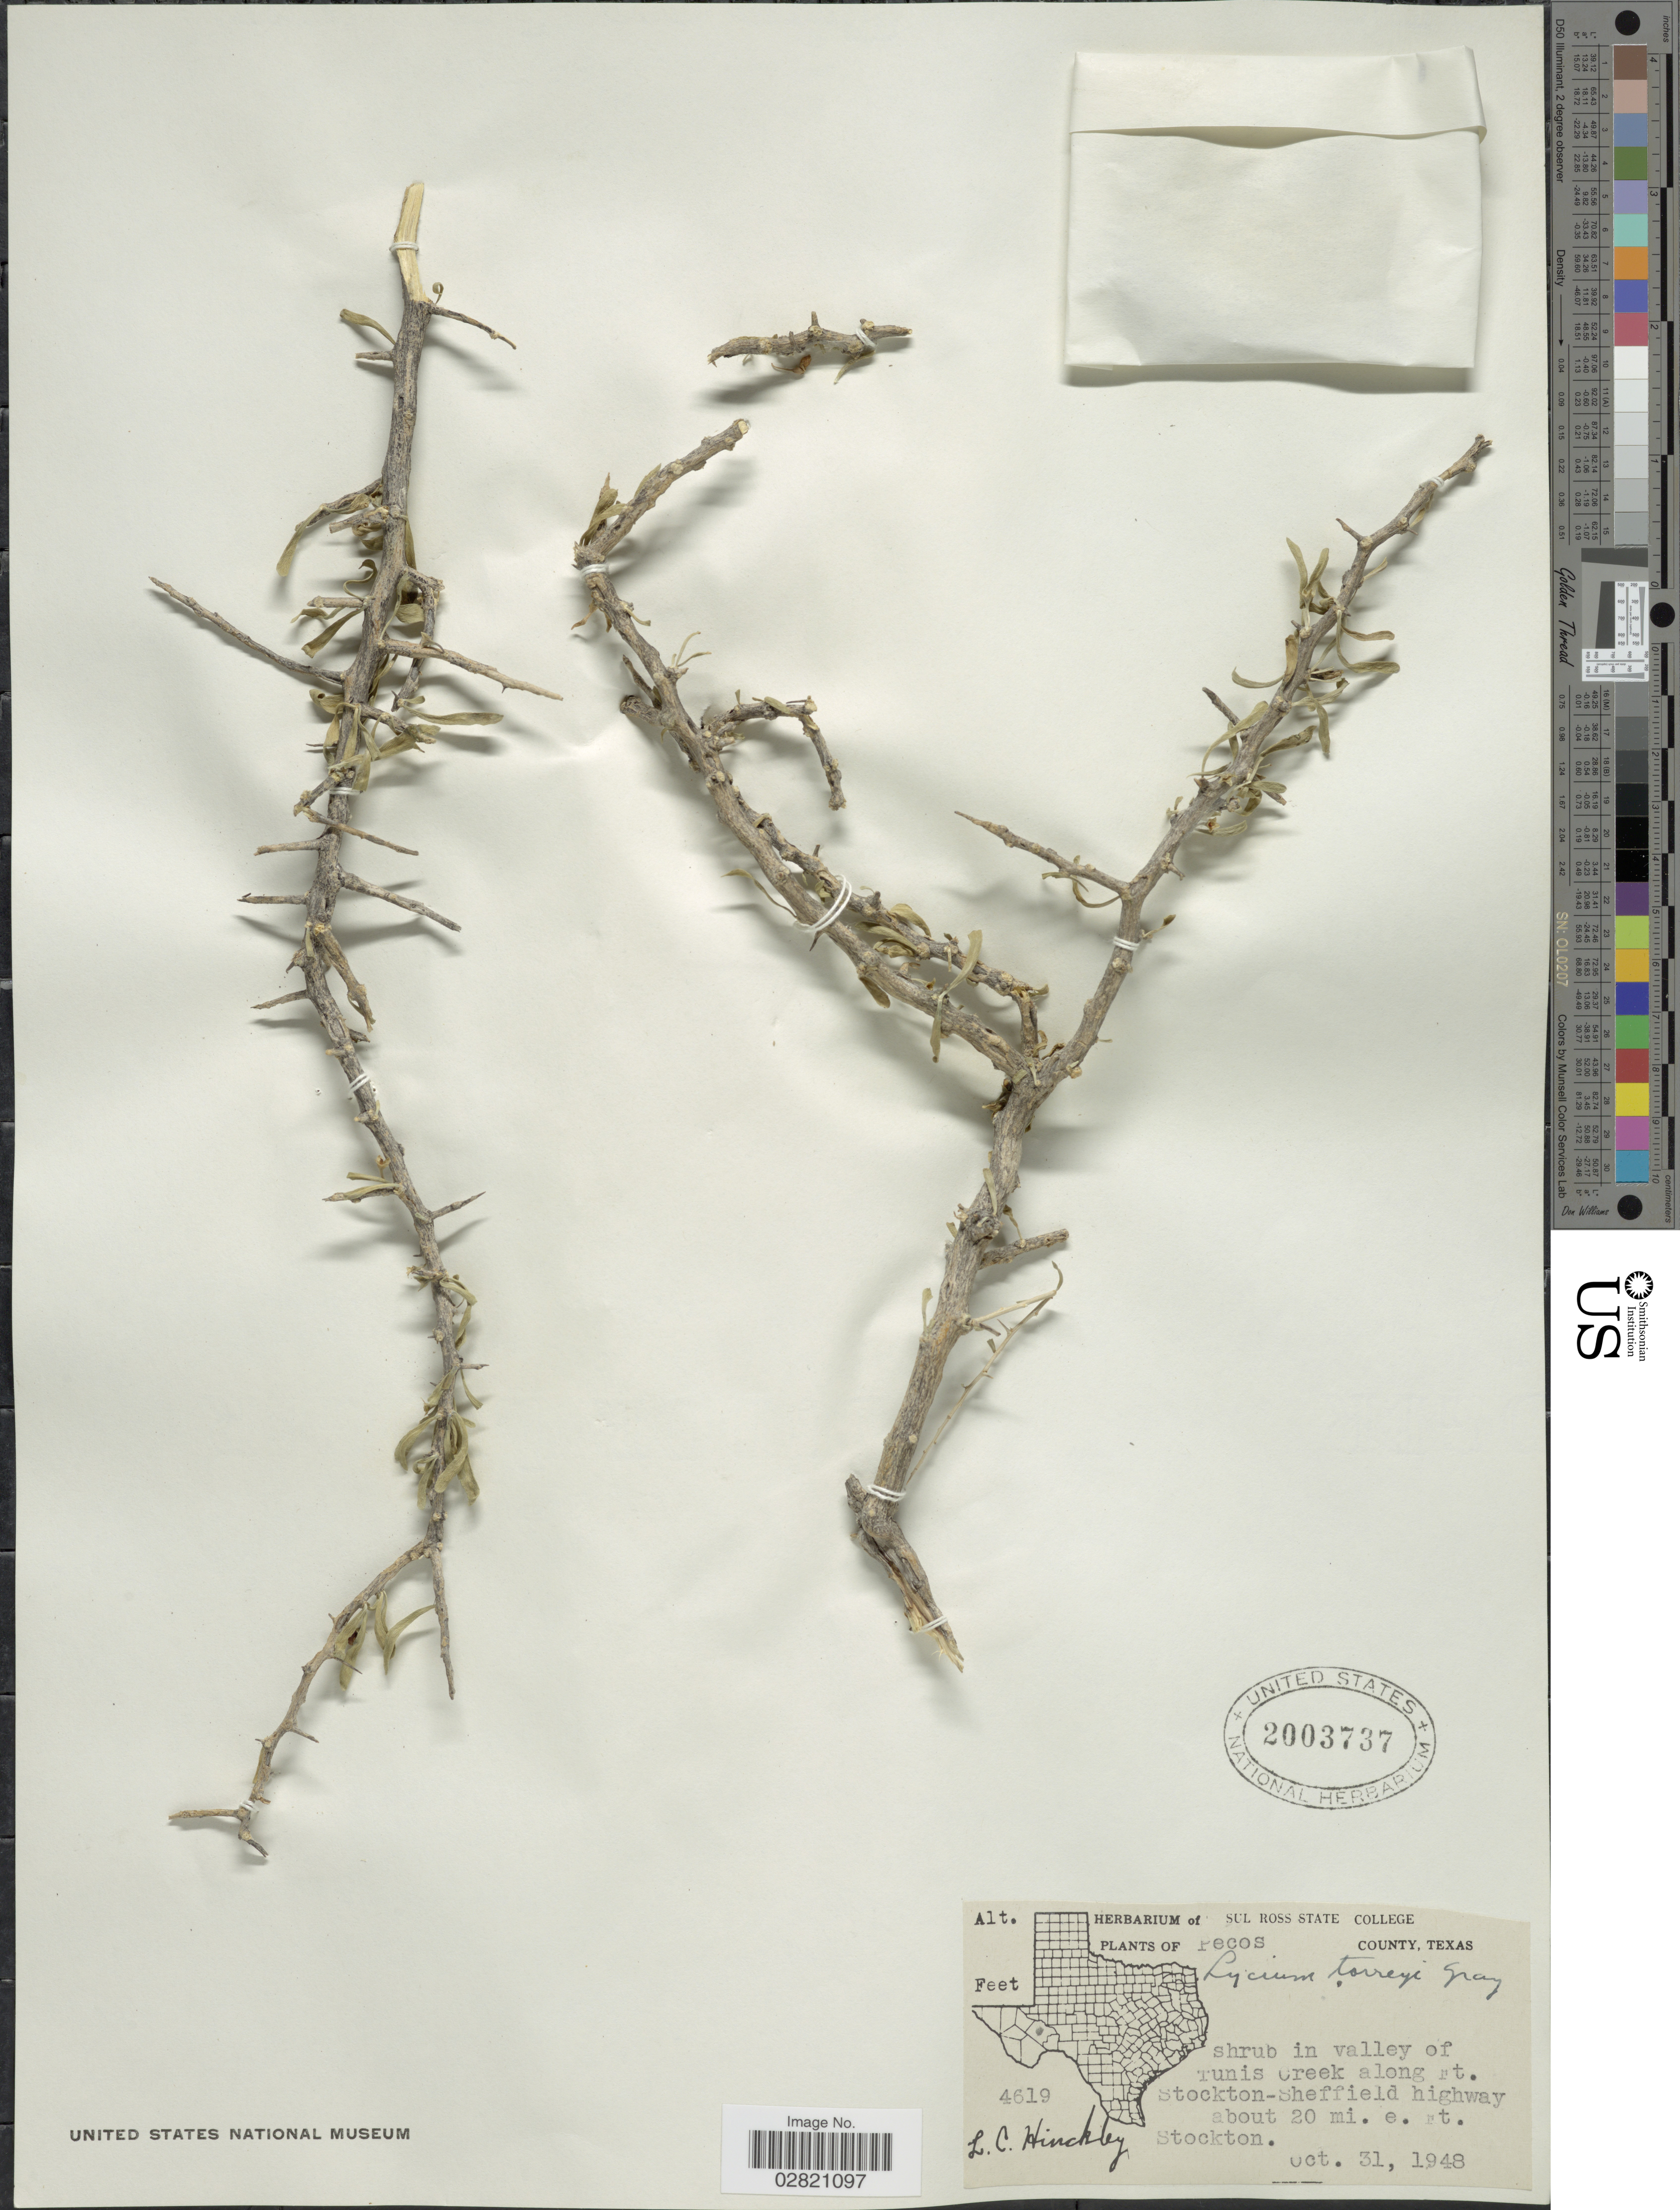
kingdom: Plantae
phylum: Tracheophyta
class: Magnoliopsida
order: Solanales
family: Solanaceae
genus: Lycium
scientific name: Lycium torreyi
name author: A. Gray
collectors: L. Hinckley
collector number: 4619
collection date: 1948-10-31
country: United States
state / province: Texas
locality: Pecos County. Shrub in valley of Tunis Creek along Ft. Stockton-Sheffield highway about 20 mi. e. rt. Stockton.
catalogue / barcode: US 2003737